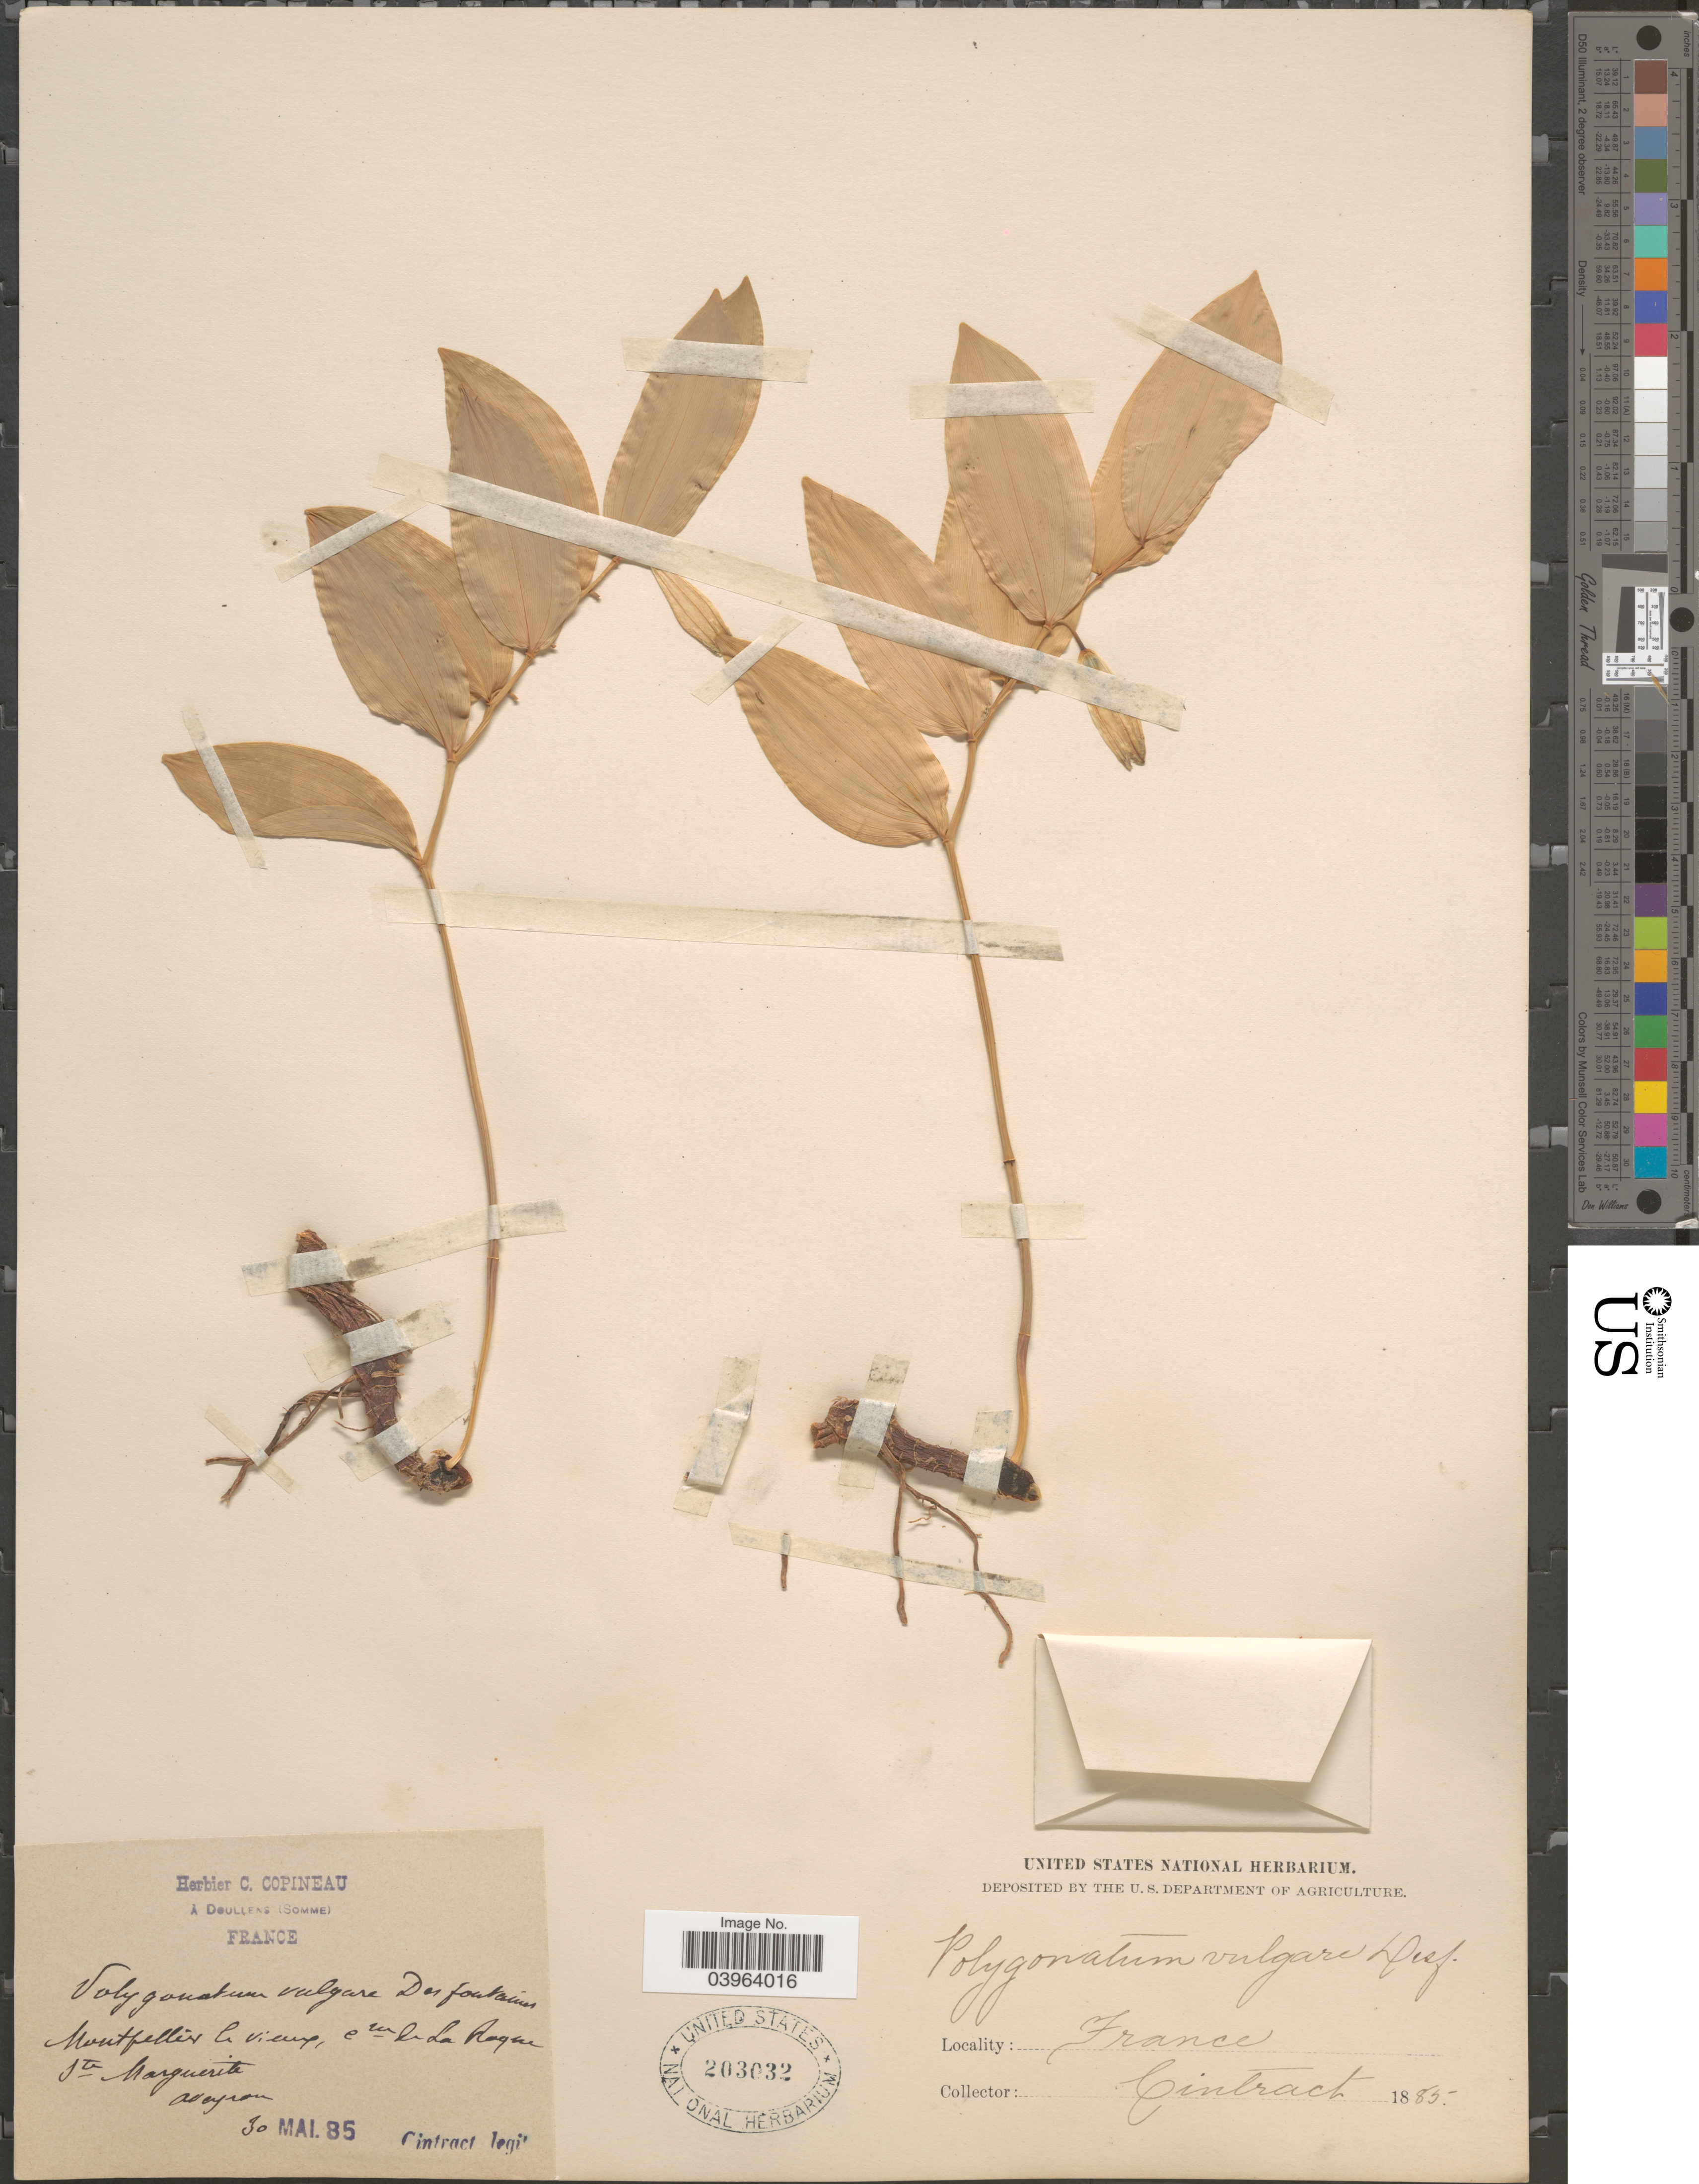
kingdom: Plantae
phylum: Tracheophyta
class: Liliopsida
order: Asparagales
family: Asparagaceae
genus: Polygonatum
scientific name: Polygonatum odoratum var. odoratum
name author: (Mill.) Druce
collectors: Cintract, --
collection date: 1885-05-30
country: France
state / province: Occitanie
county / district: Aveyron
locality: Montpellier le vieux, era de La Roque Ste Marquerite. Aveyron.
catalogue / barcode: US 203032